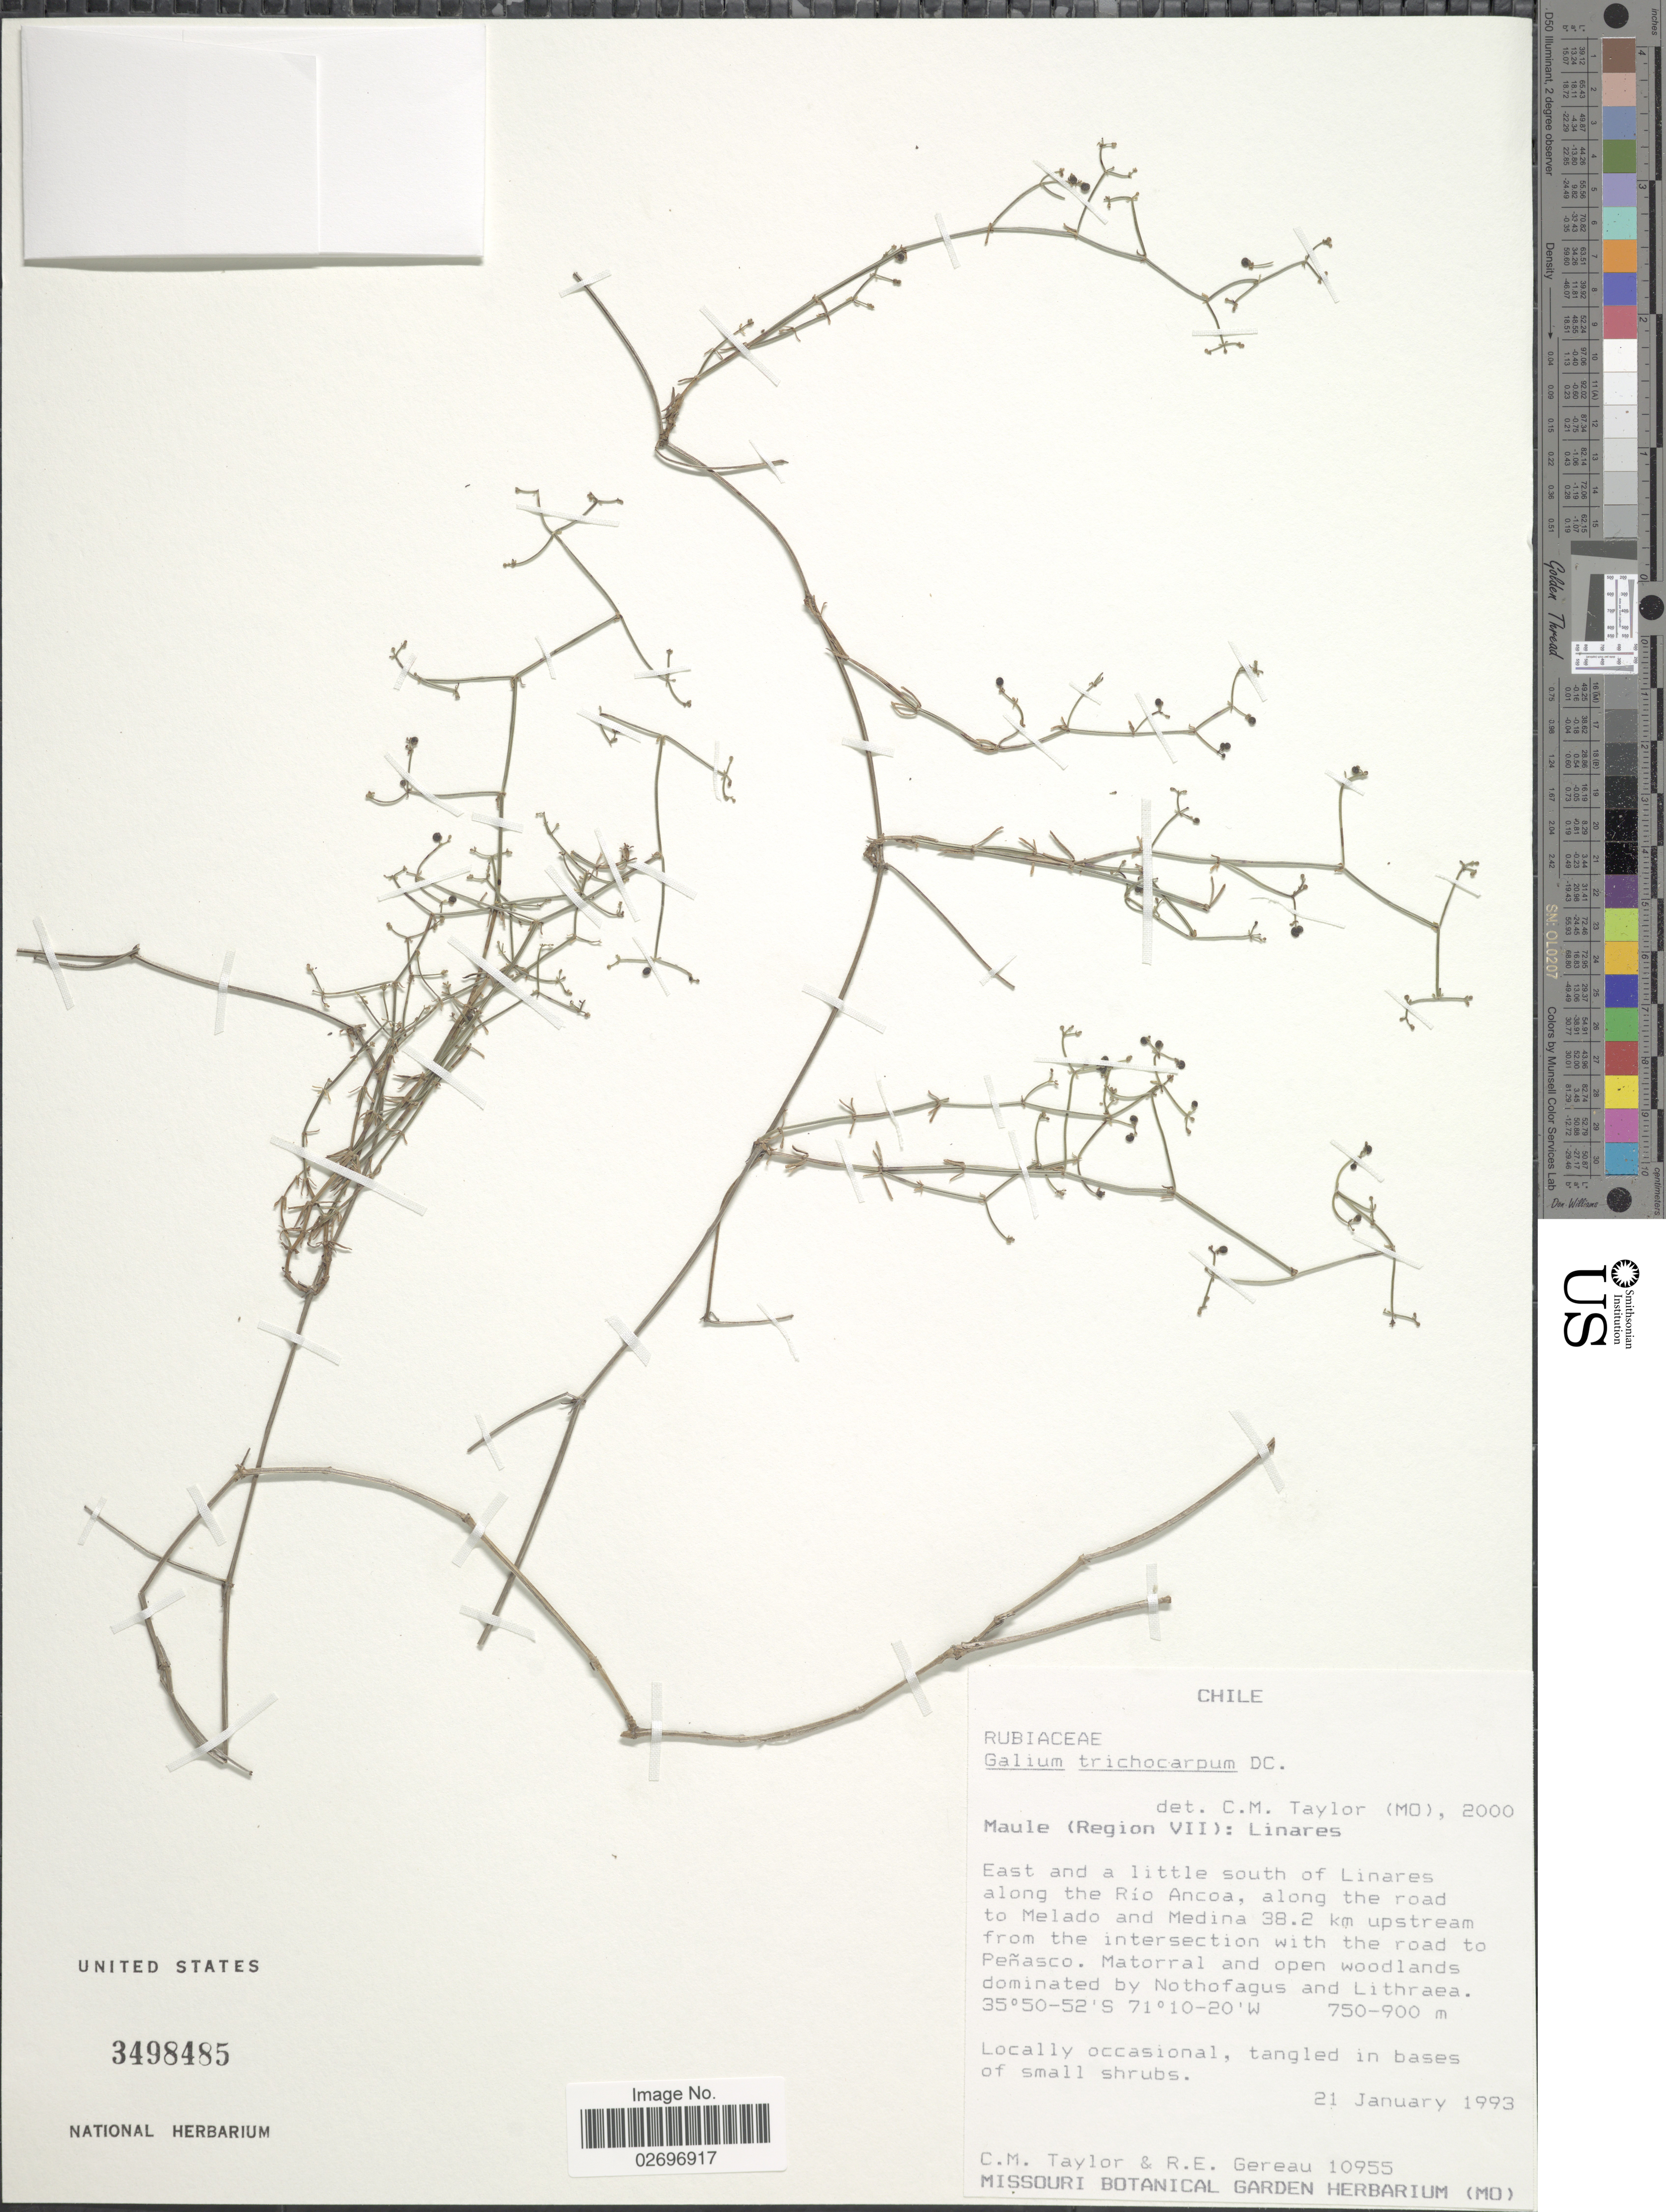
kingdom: Plantae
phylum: Tracheophyta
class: Magnoliopsida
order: Gentianales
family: Rubiaceae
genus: Galium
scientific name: Galium trichocarpum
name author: DC.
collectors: C. M. Taylor & R. Gereau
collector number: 10955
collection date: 1993-01-21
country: Chile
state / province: Maule (VII)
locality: (Region VII): Linares, east and a little south of Linares along the Rio Ancoa, along the road to Melado and Medina 38.2 km upstream from the intersection with the road to Penasco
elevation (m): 750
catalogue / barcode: US 3498485